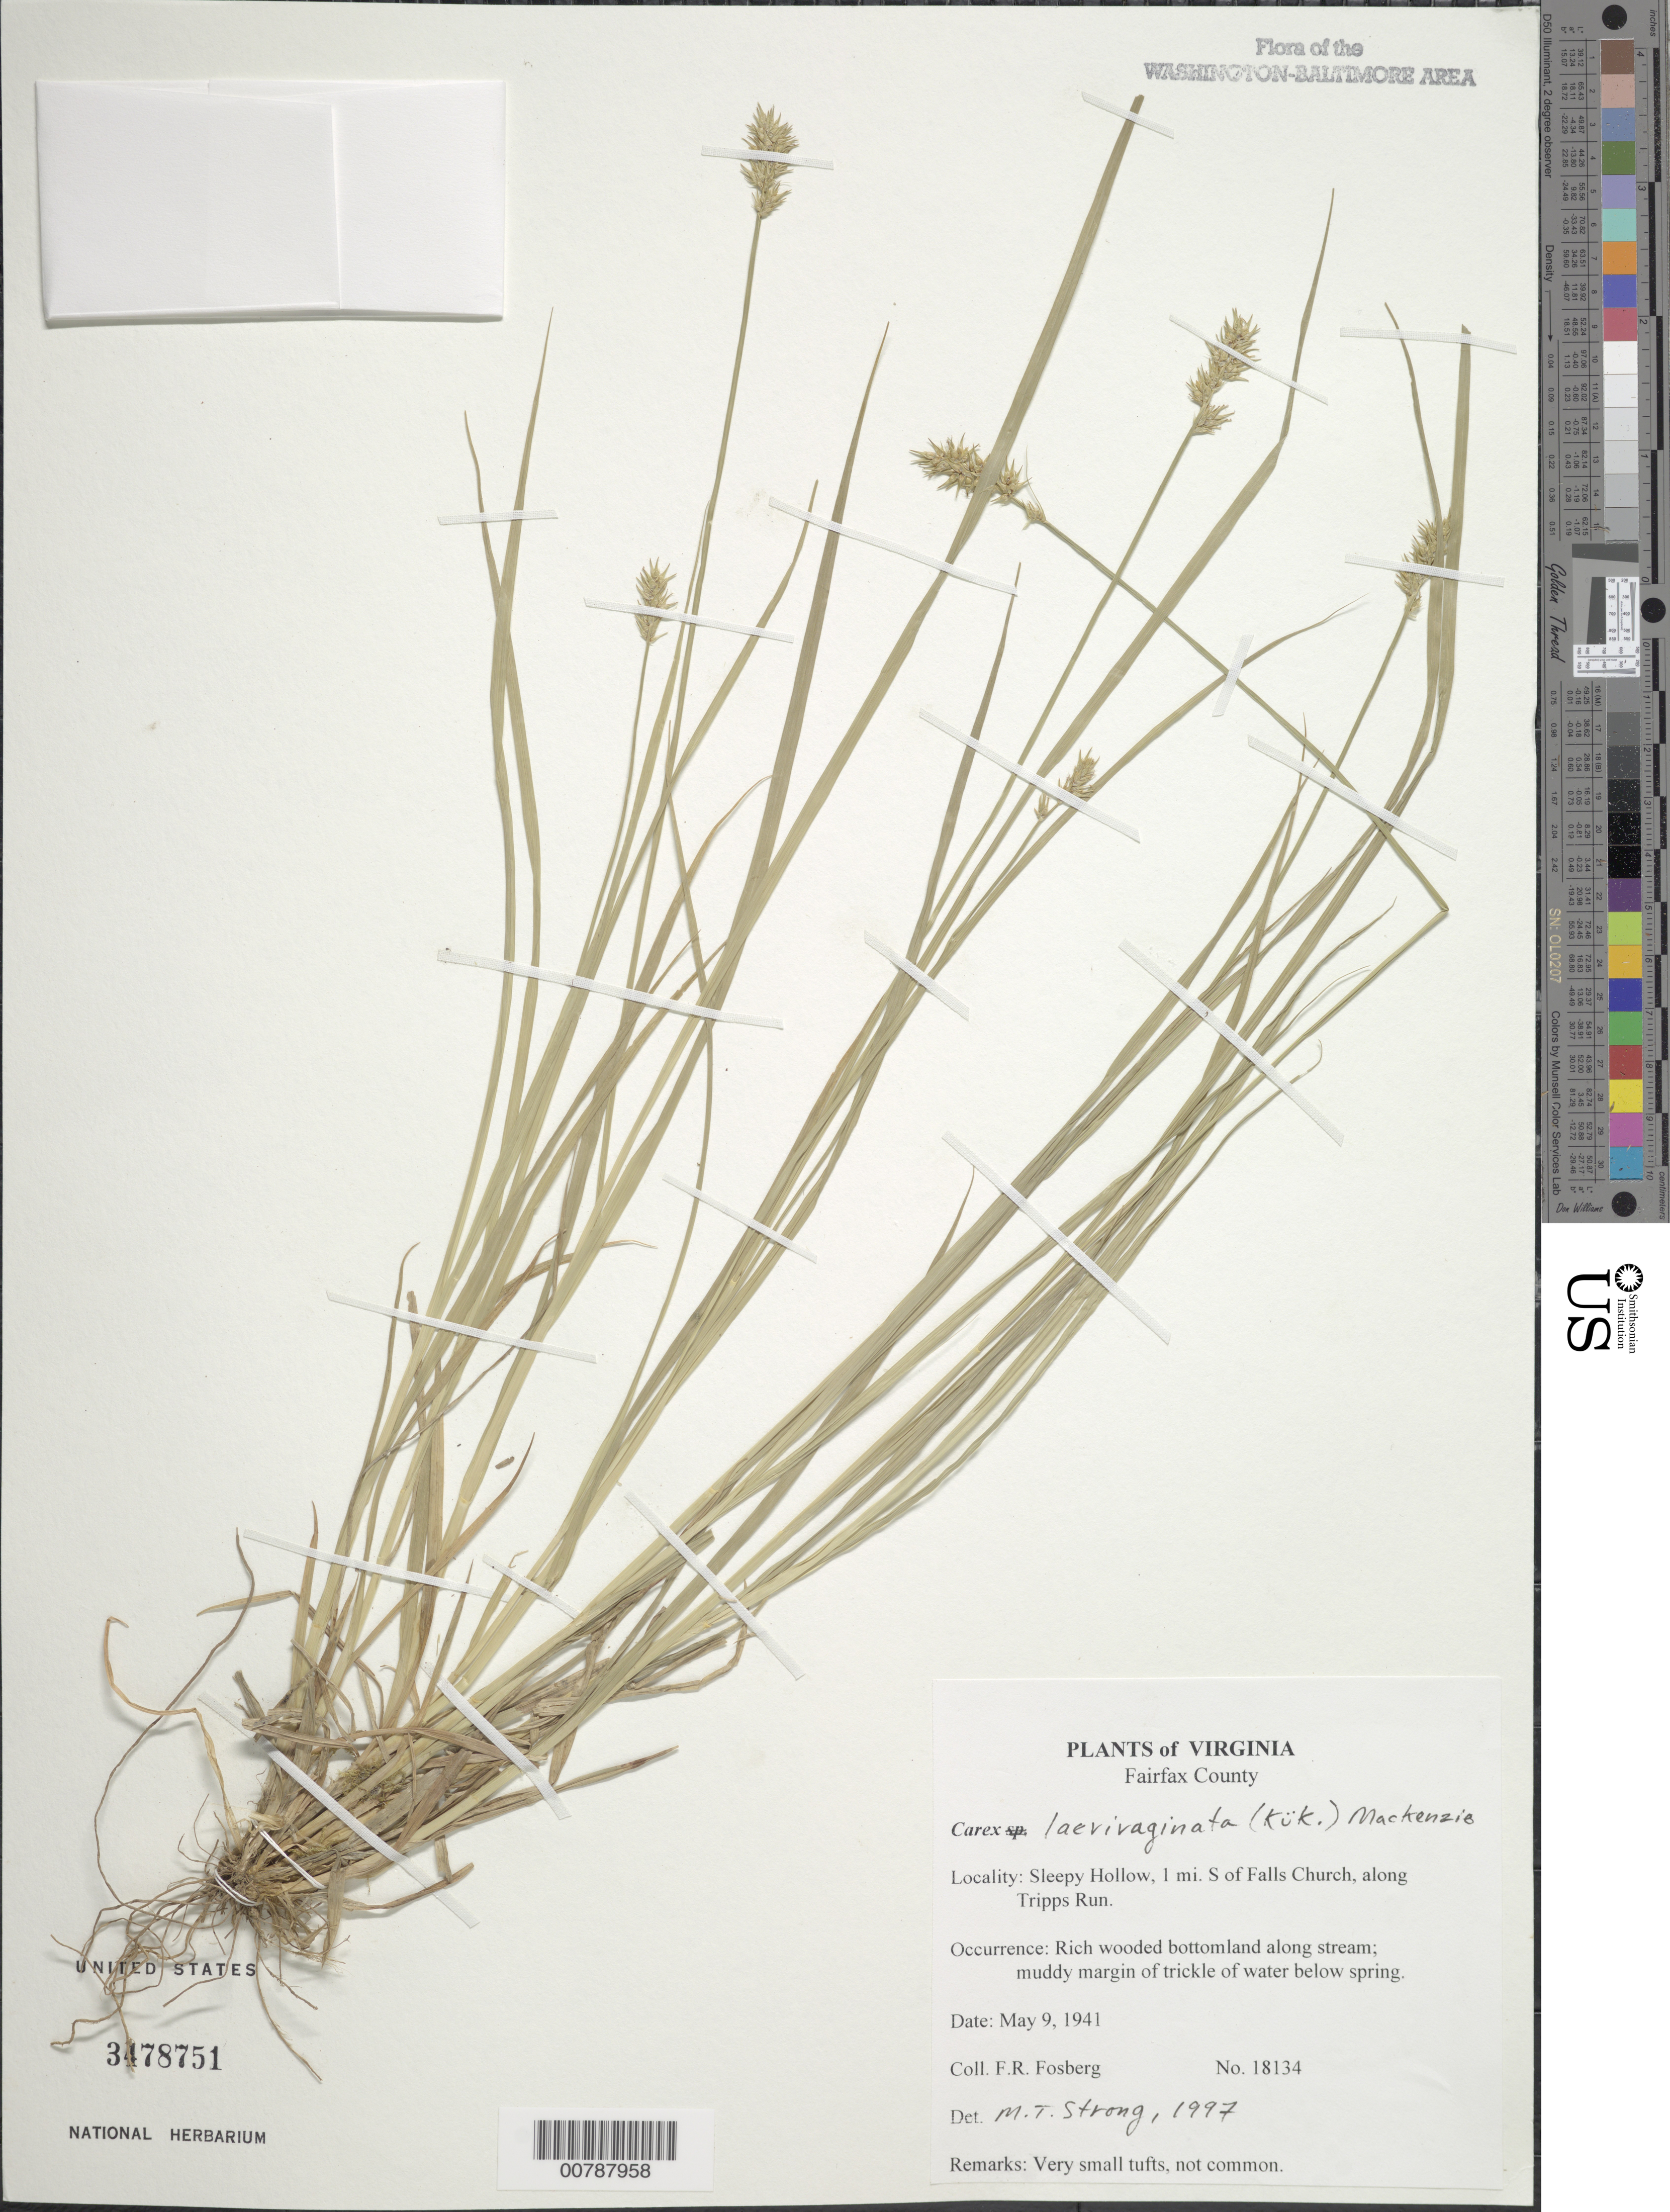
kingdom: Plantae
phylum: Tracheophyta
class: Liliopsida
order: Poales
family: Cyperaceae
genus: Carex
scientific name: Carex laevivaginata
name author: (Kük.) Mack.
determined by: Strong, M. T., (US), Smithsonian Institution - National Museum of Natural History (UNITED STATES)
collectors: F. R. Fosberg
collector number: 18134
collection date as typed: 09 May 1941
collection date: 1941-05-09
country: United States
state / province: Virginia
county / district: Fairfax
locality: Sleepy Hollow, 1 mi. S of Falls Church, along Tripps Run.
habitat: Rich bottomland along stream; muddy margin of trickle of water below spring.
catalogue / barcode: US 3478751